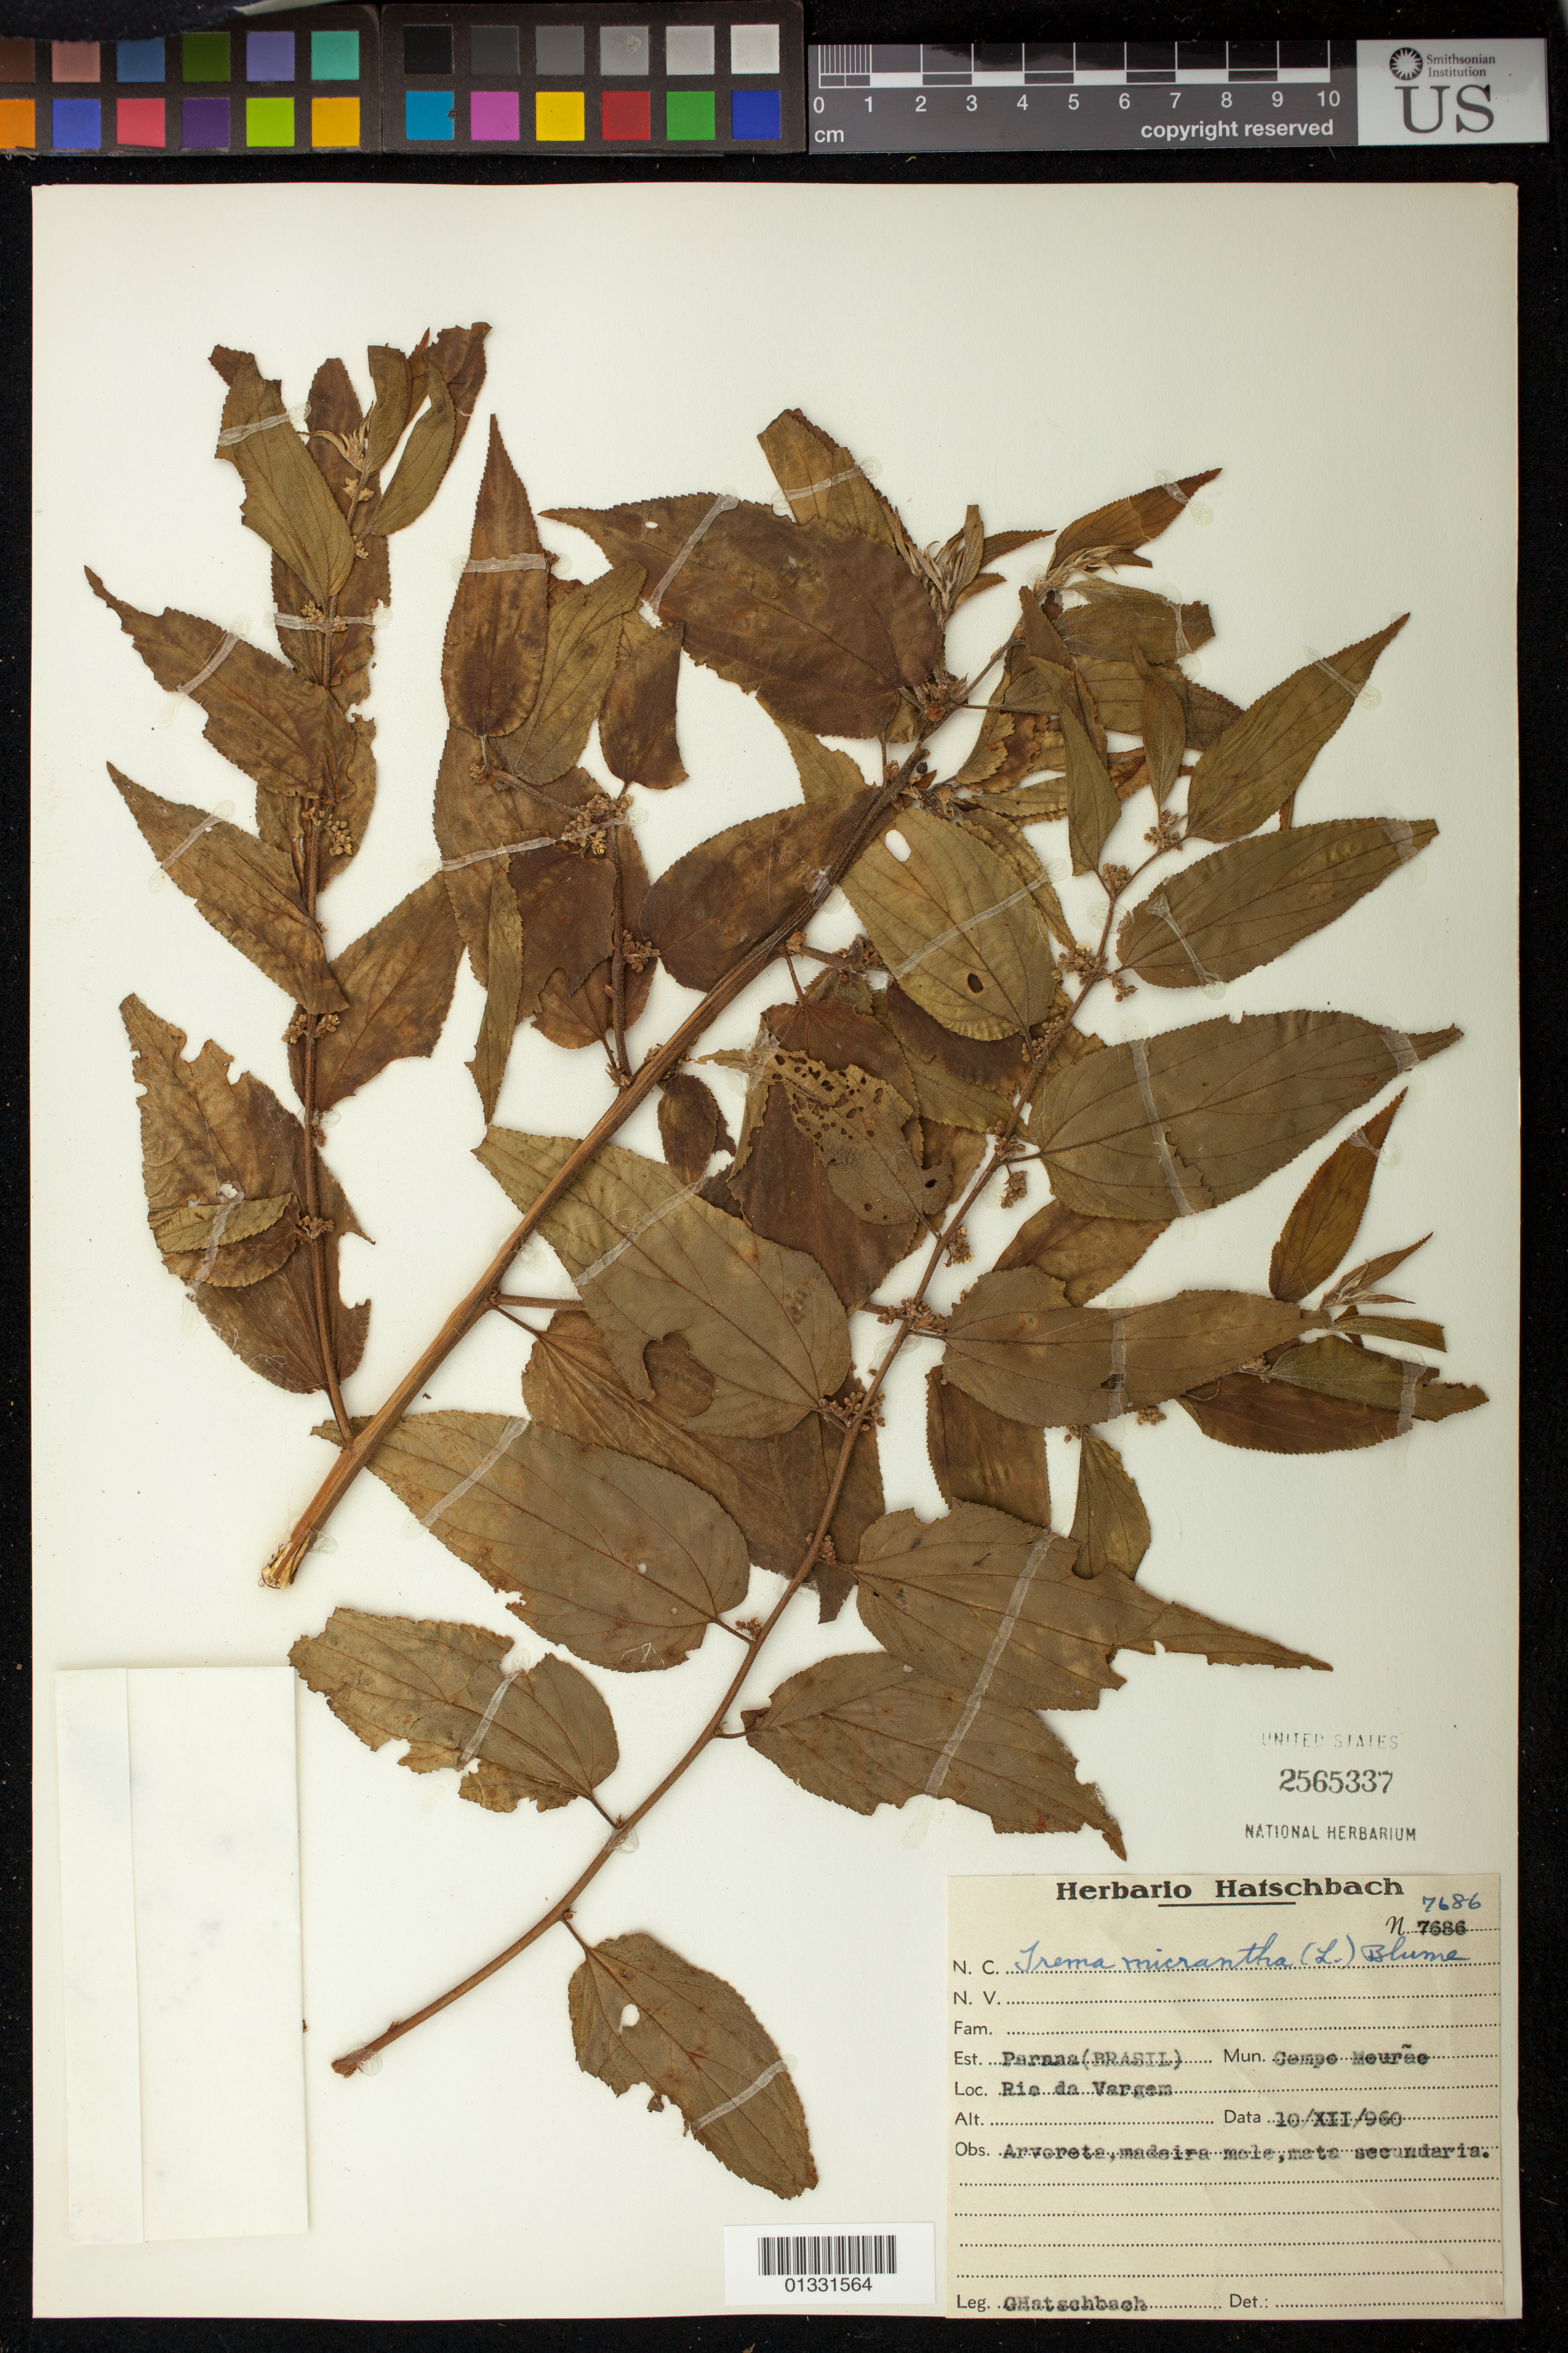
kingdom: Plantae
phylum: Tracheophyta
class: Magnoliopsida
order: Rosales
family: Cannabaceae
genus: Trema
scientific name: Trema micranthum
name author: (L.) Blume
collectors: G. Hatschbach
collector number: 7686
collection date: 1960-12-10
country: Brazil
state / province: Paraná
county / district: Campo Mourão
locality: Rio da Vargem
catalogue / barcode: US 2565337